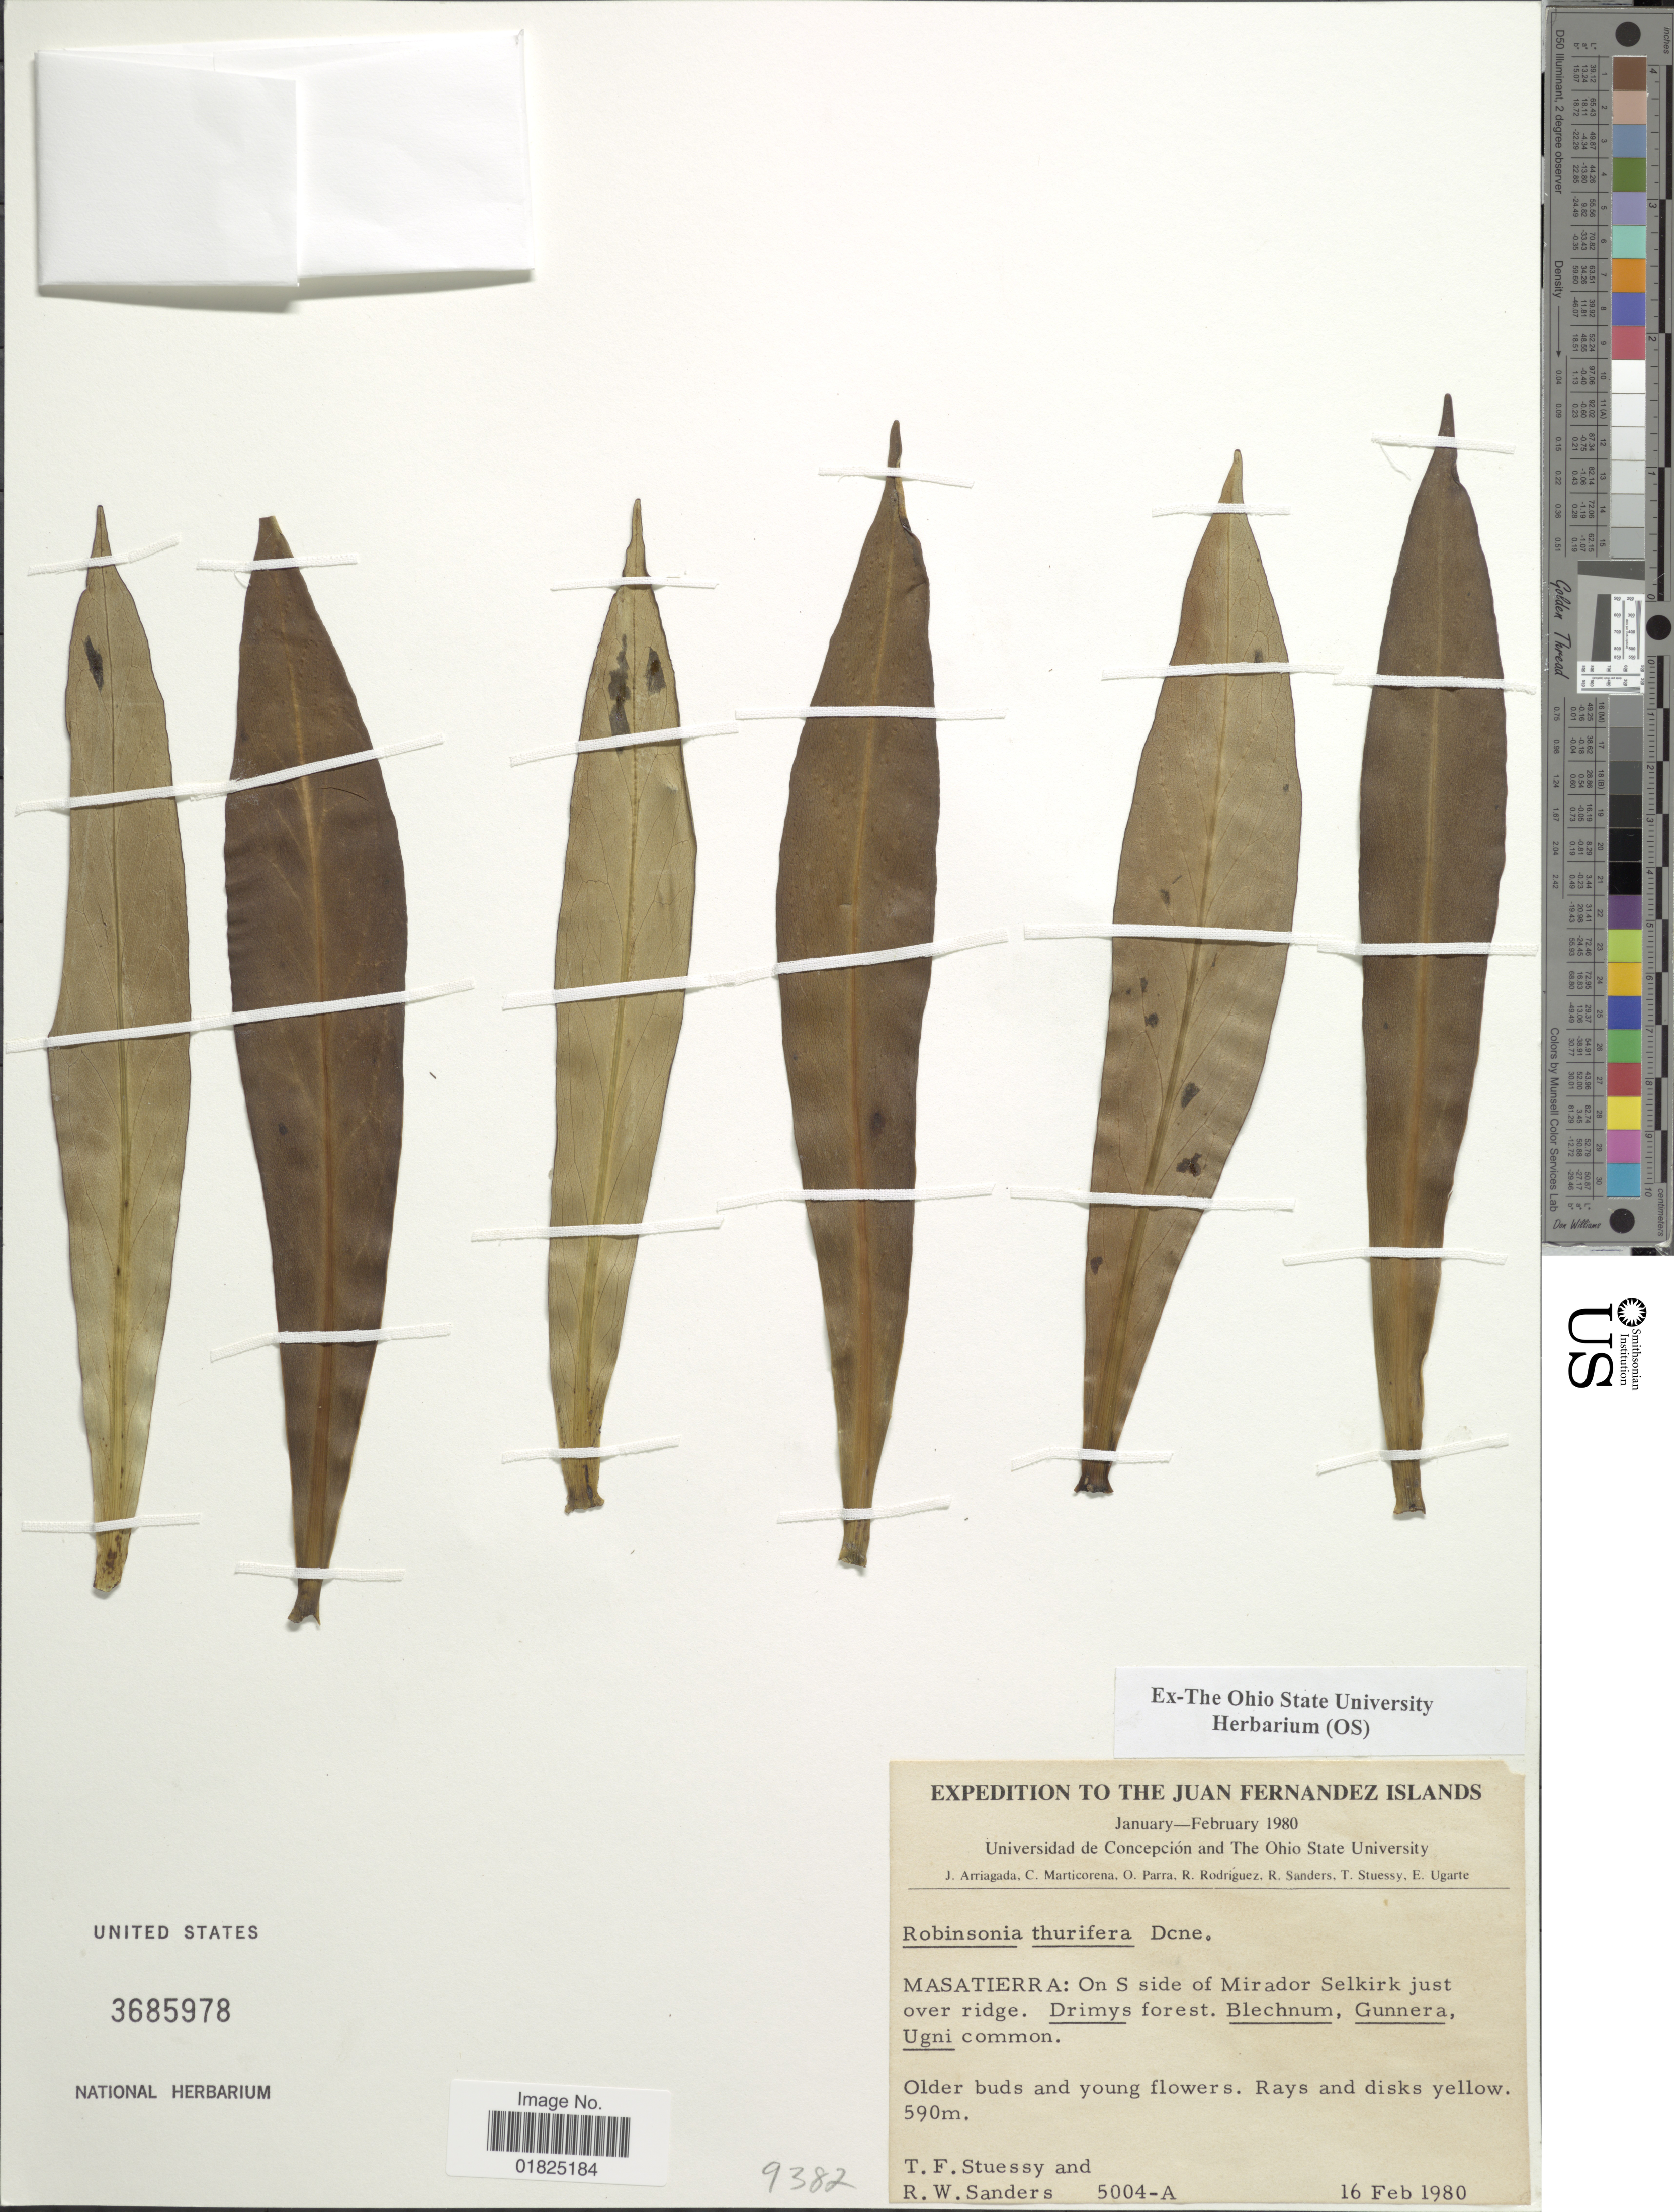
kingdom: Plantae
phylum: Tracheophyta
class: Magnoliopsida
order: Asterales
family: Asteraceae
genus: Robinsonia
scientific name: Robinsonia thurifera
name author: Decne.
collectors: T. Steussy & R. W. Sanders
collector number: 5004-A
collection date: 1980-02-16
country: Chile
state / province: Valparaíso (V)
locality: Juan Fernandez islands. masatierra, On S side of Mirador Selkirk just over ridge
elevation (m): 590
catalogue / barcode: US 3685978